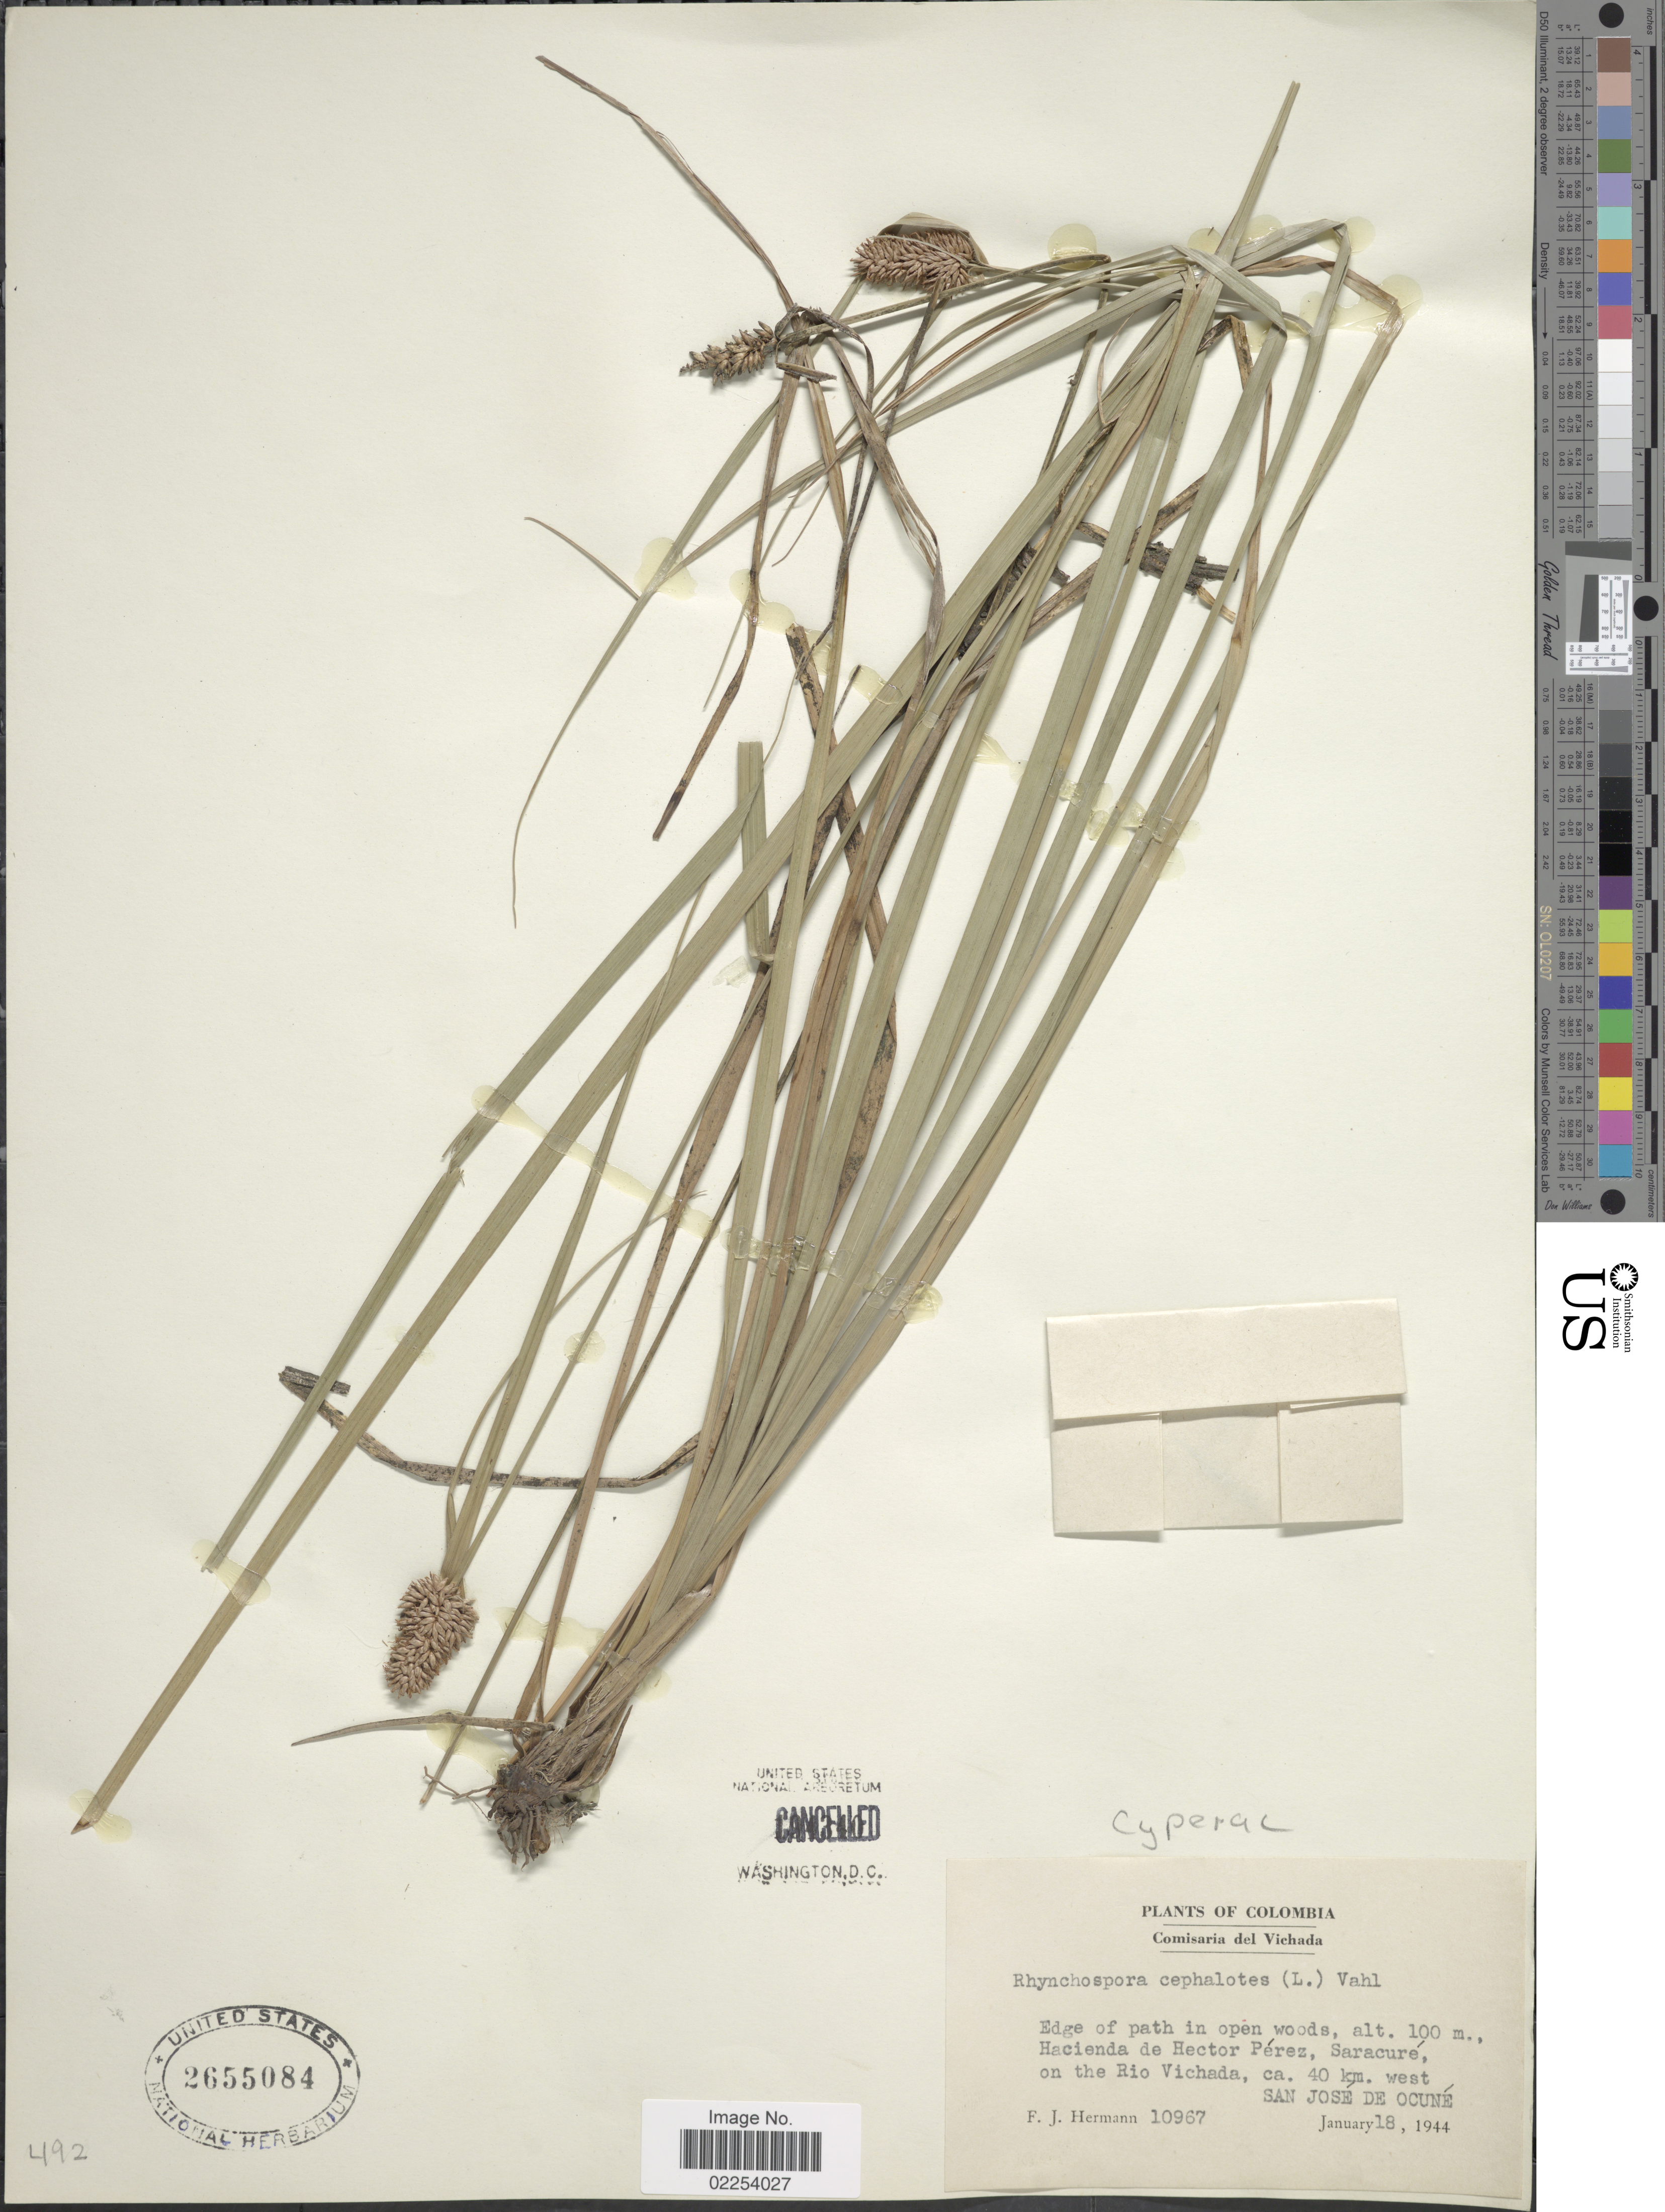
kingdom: Plantae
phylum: Tracheophyta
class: Liliopsida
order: Poales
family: Cyperaceae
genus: Rhynchospora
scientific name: Rhynchospora cephalotes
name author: (L.) Vahl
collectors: F. J. Hermann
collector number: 10967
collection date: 1944-01-18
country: Colombia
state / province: Vichada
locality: Hacienda de Hector Perez, Saracure, on the Rio Vichada, ca. 40 km. west San Jose de Ocune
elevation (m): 100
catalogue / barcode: US 2655084